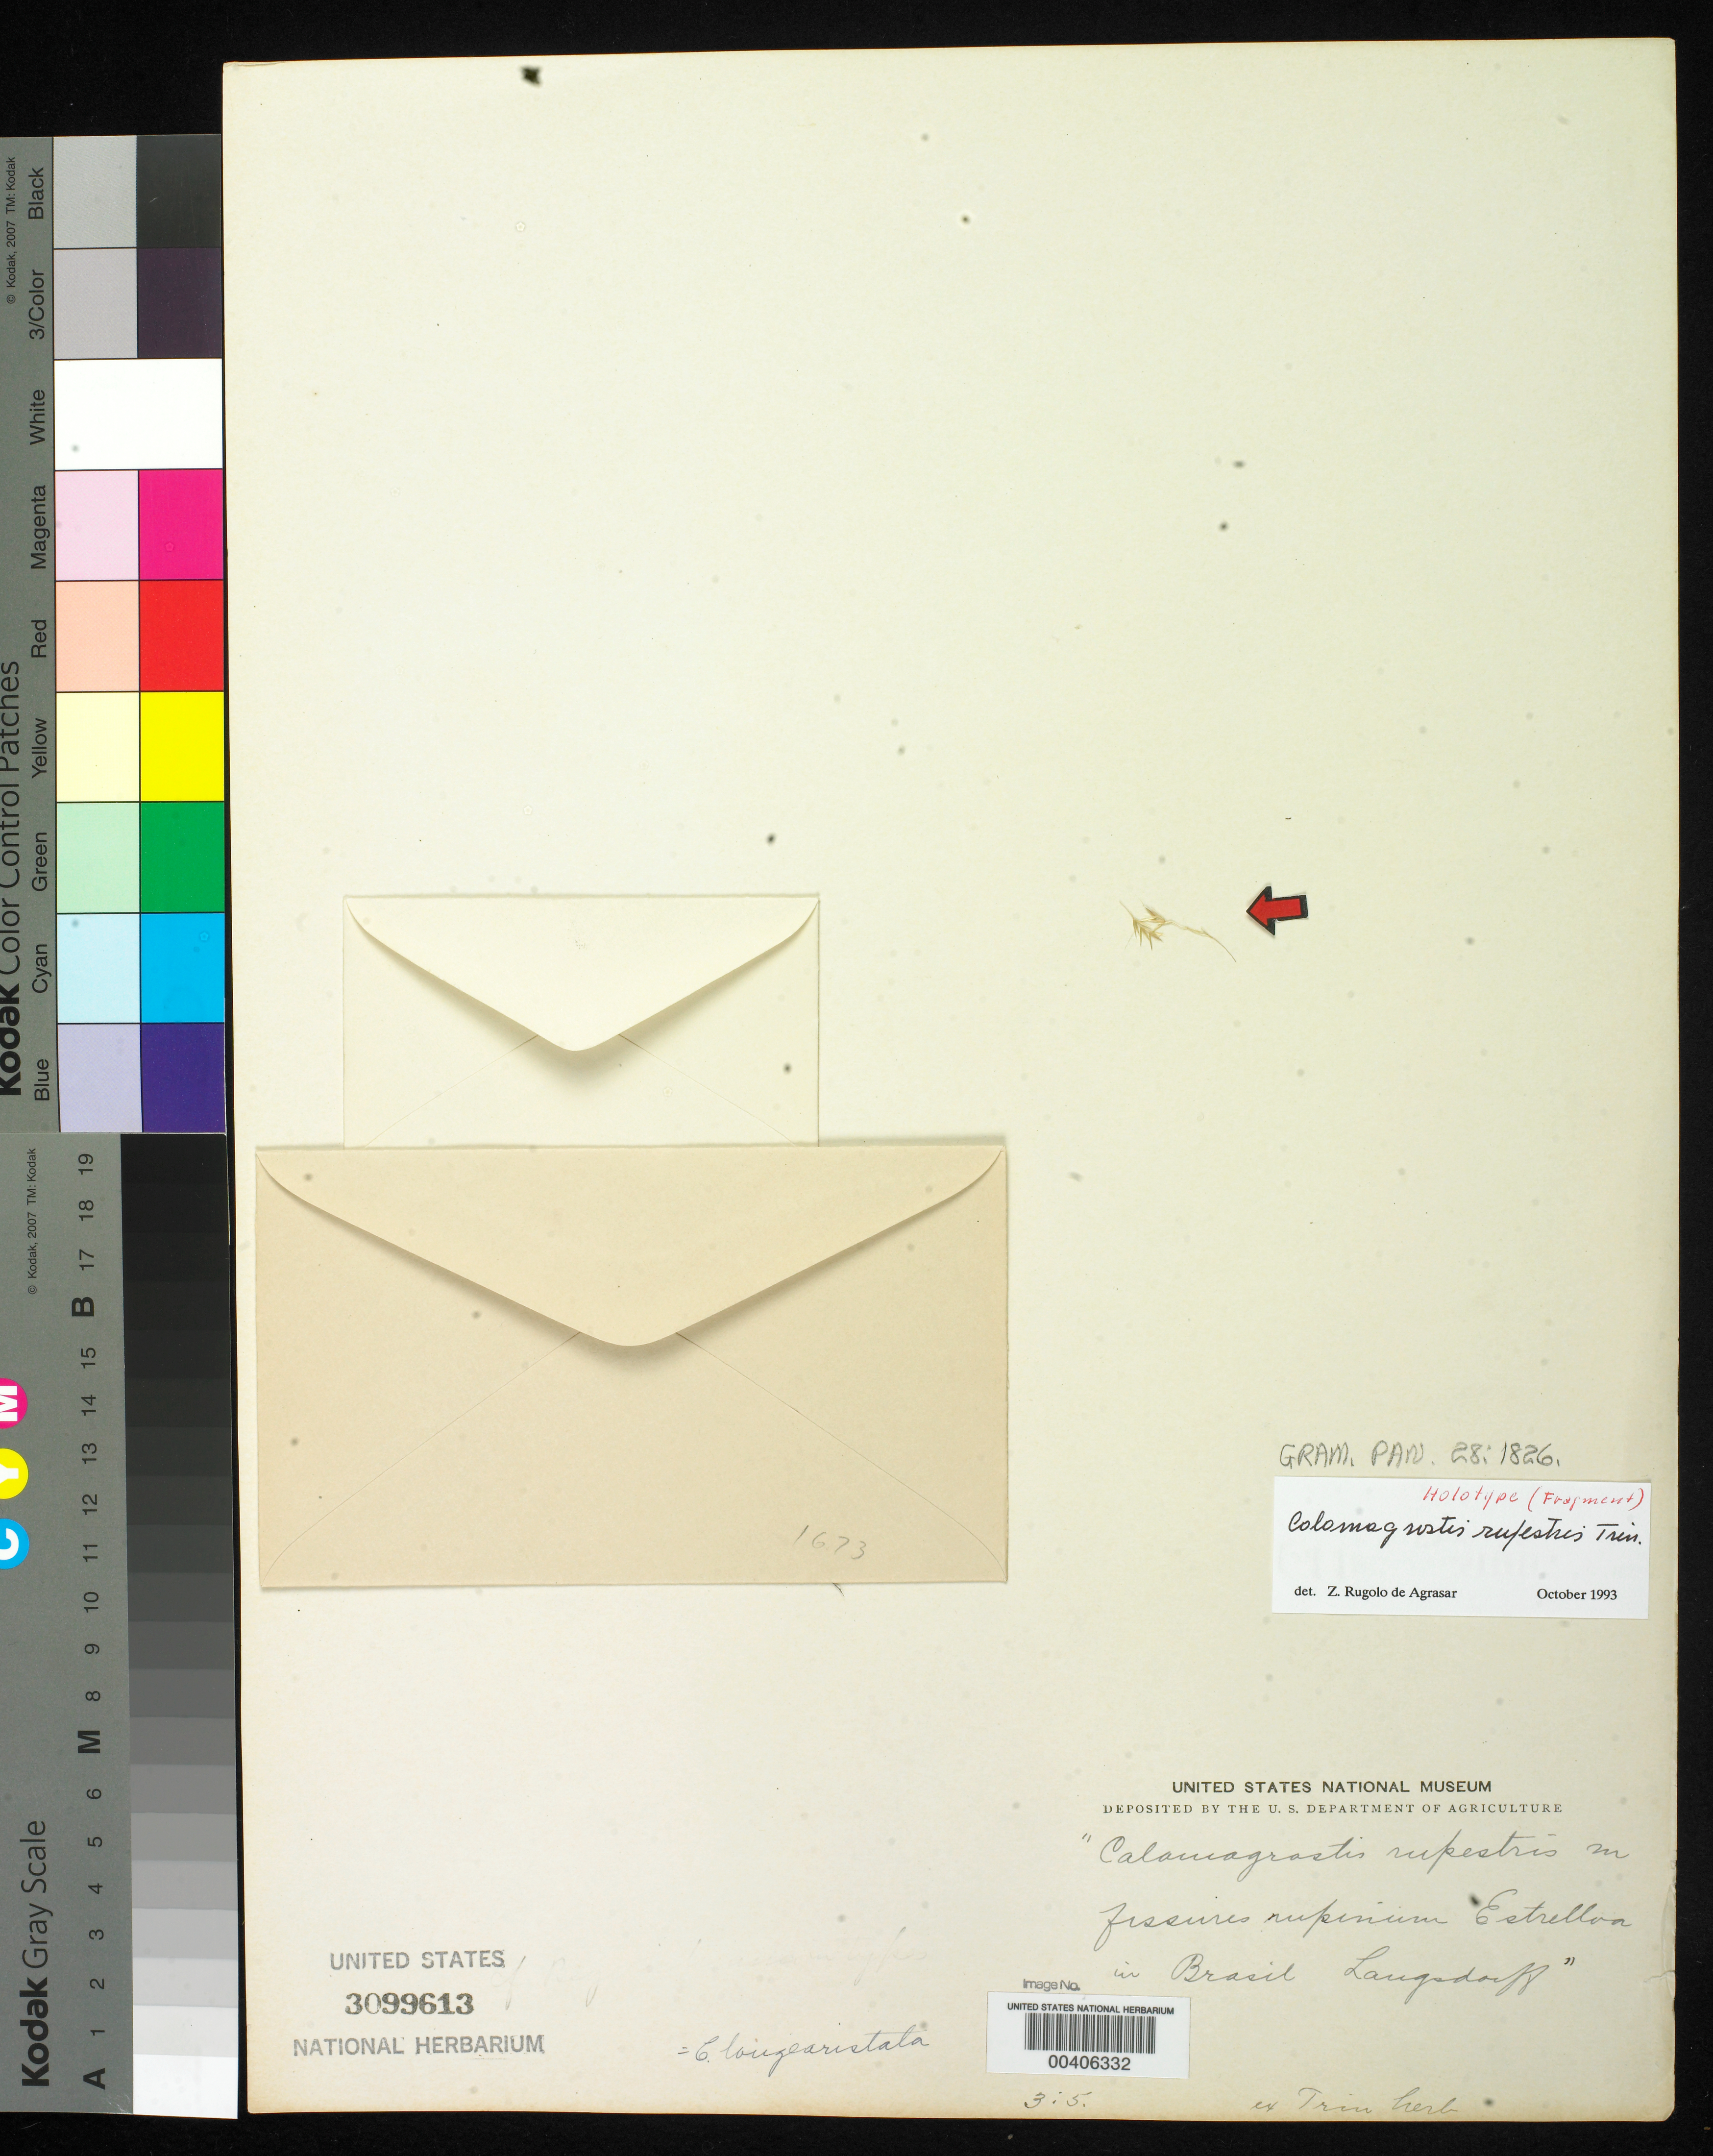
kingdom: Plantae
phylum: Tracheophyta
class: Liliopsida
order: Poales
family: Poaceae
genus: Calamagrostis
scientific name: Calamagrostis rupestris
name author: Trin.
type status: Type Fragment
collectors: G. H. von Langsdorff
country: Brazil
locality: Fissures Rupinum Estrella.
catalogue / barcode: US 3099613